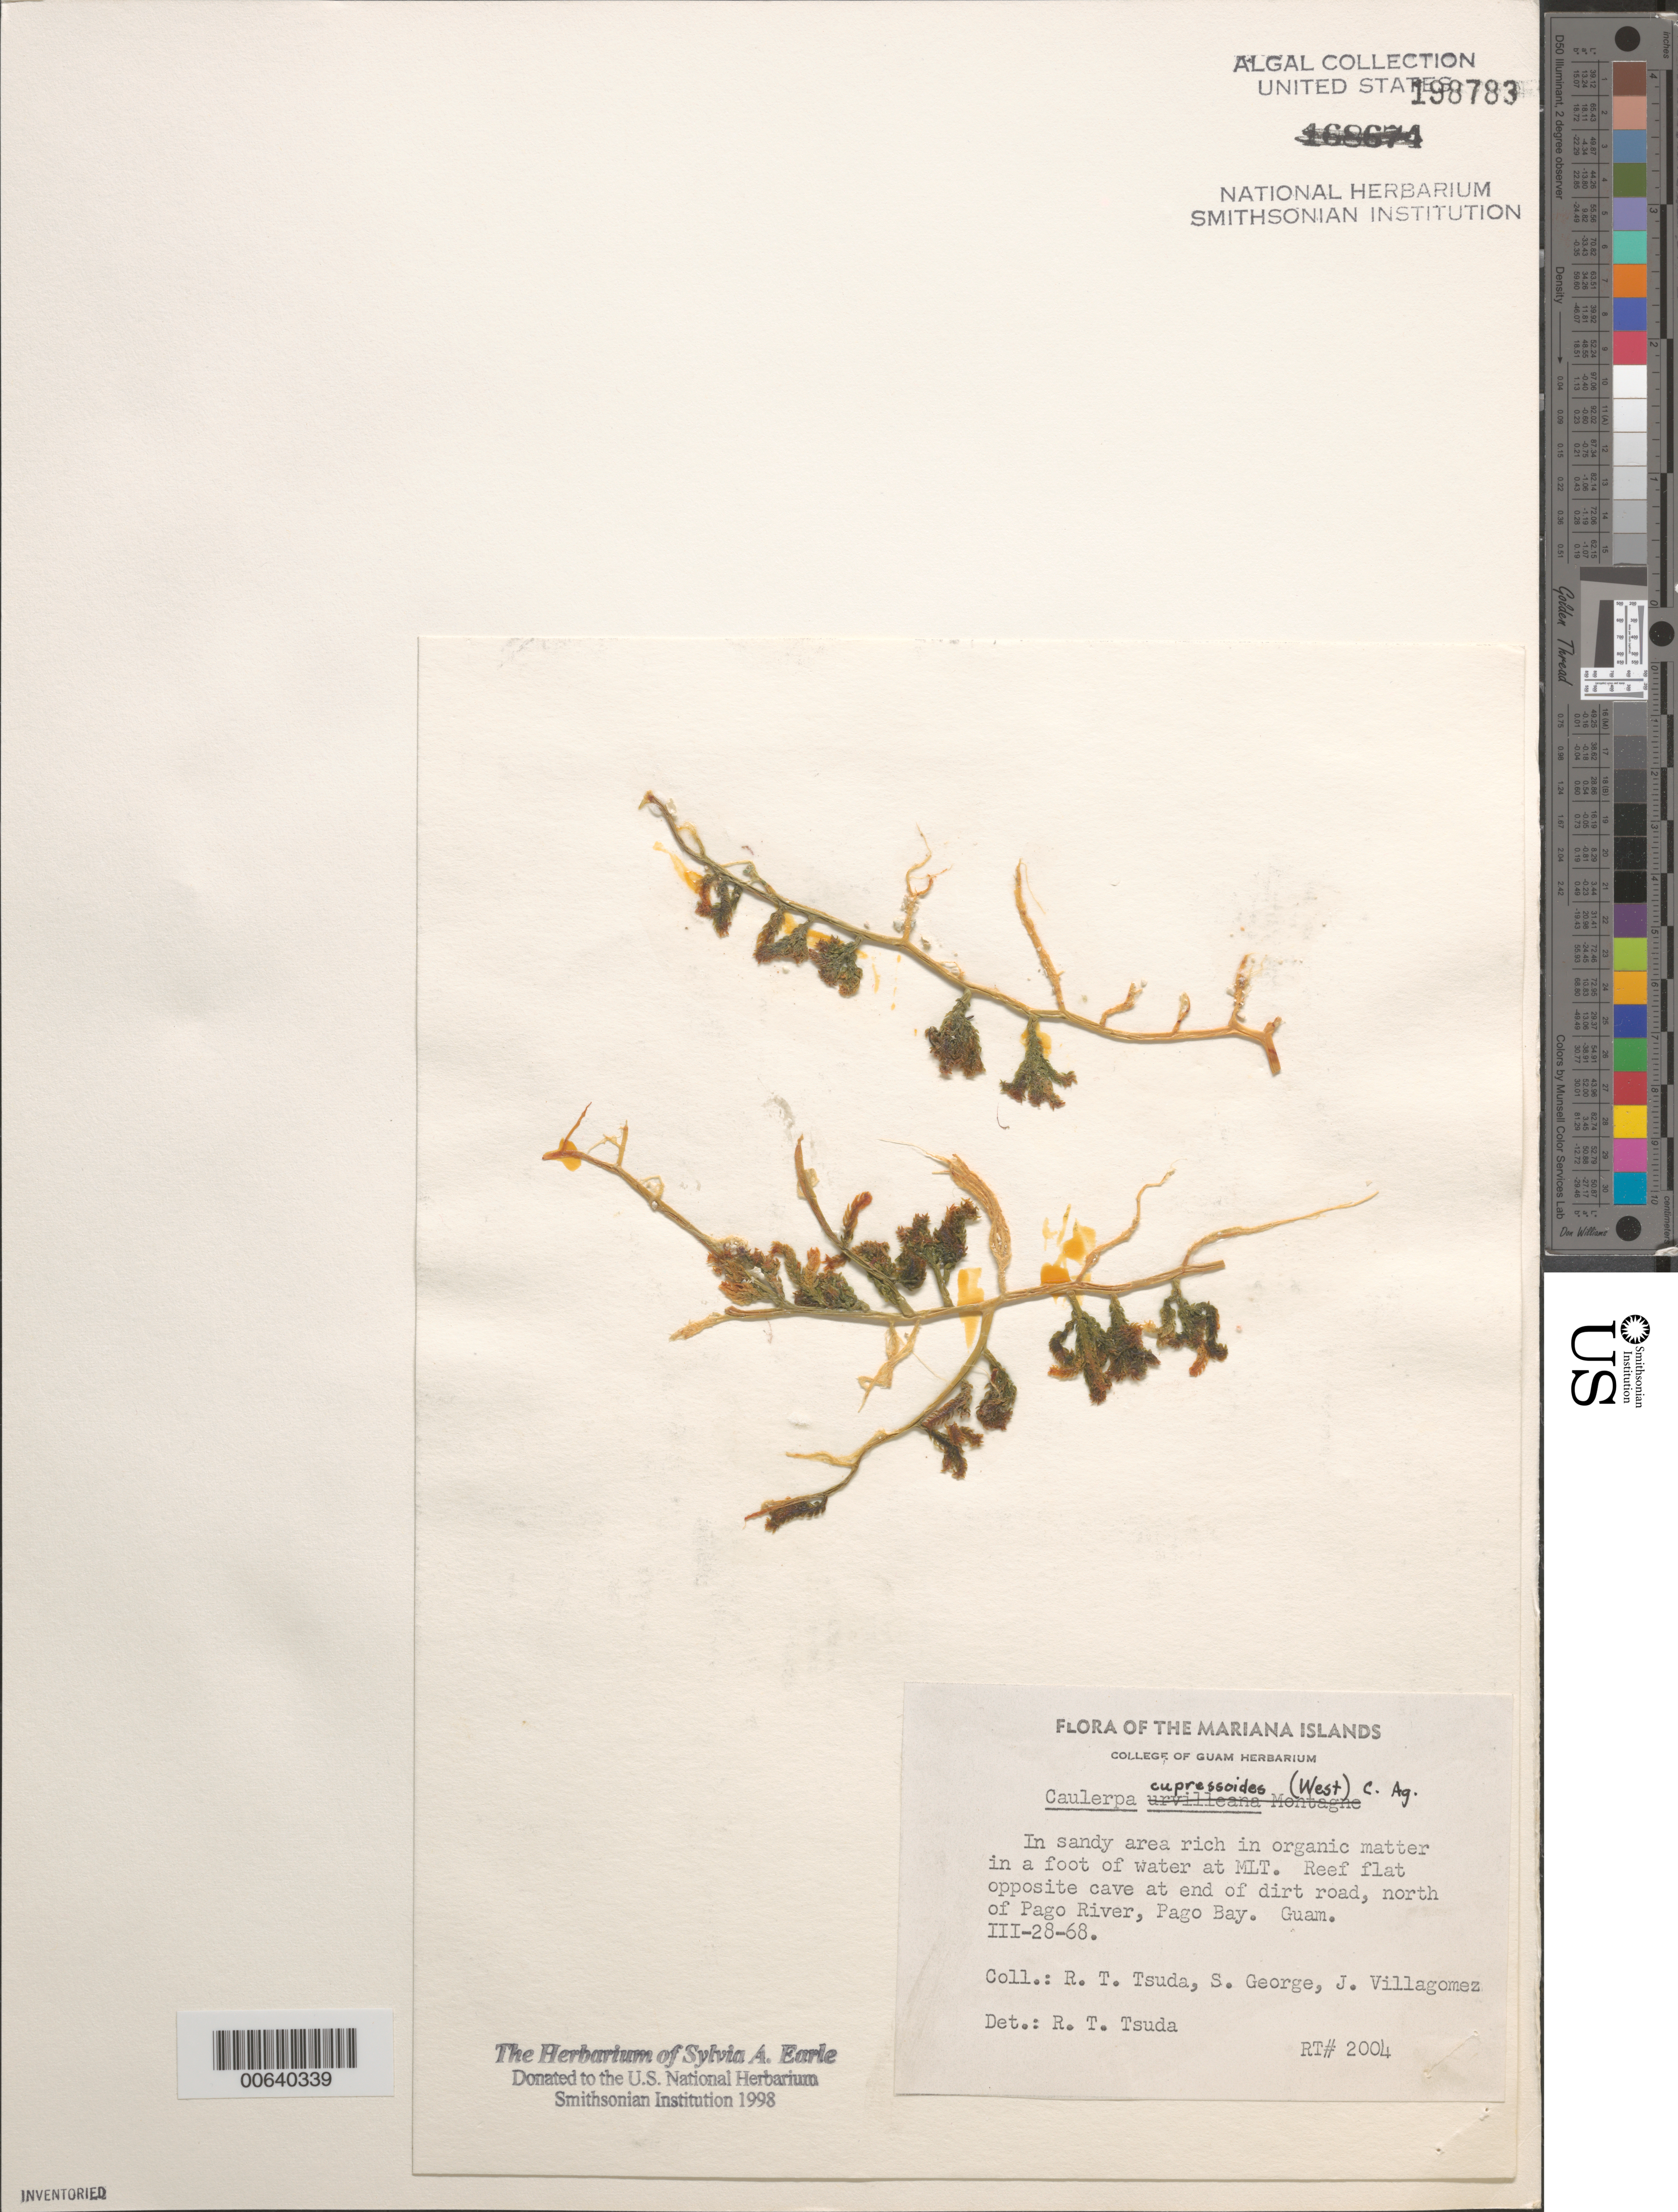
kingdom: Plantae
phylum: Chlorophyta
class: Ulvophyceae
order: Bryopsidales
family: Caulerpaceae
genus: Caulerpa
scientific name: Caulerpa cupressoides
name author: (Vahl) C. Agardh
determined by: Tsuda, R. T.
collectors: R. Tsuda, S. George & J. Villagomez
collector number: Rt 2004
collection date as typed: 28 Mar 1968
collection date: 1968-03-28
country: Guam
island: Guam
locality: Pago Bay north of Pago River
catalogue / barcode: US 198783